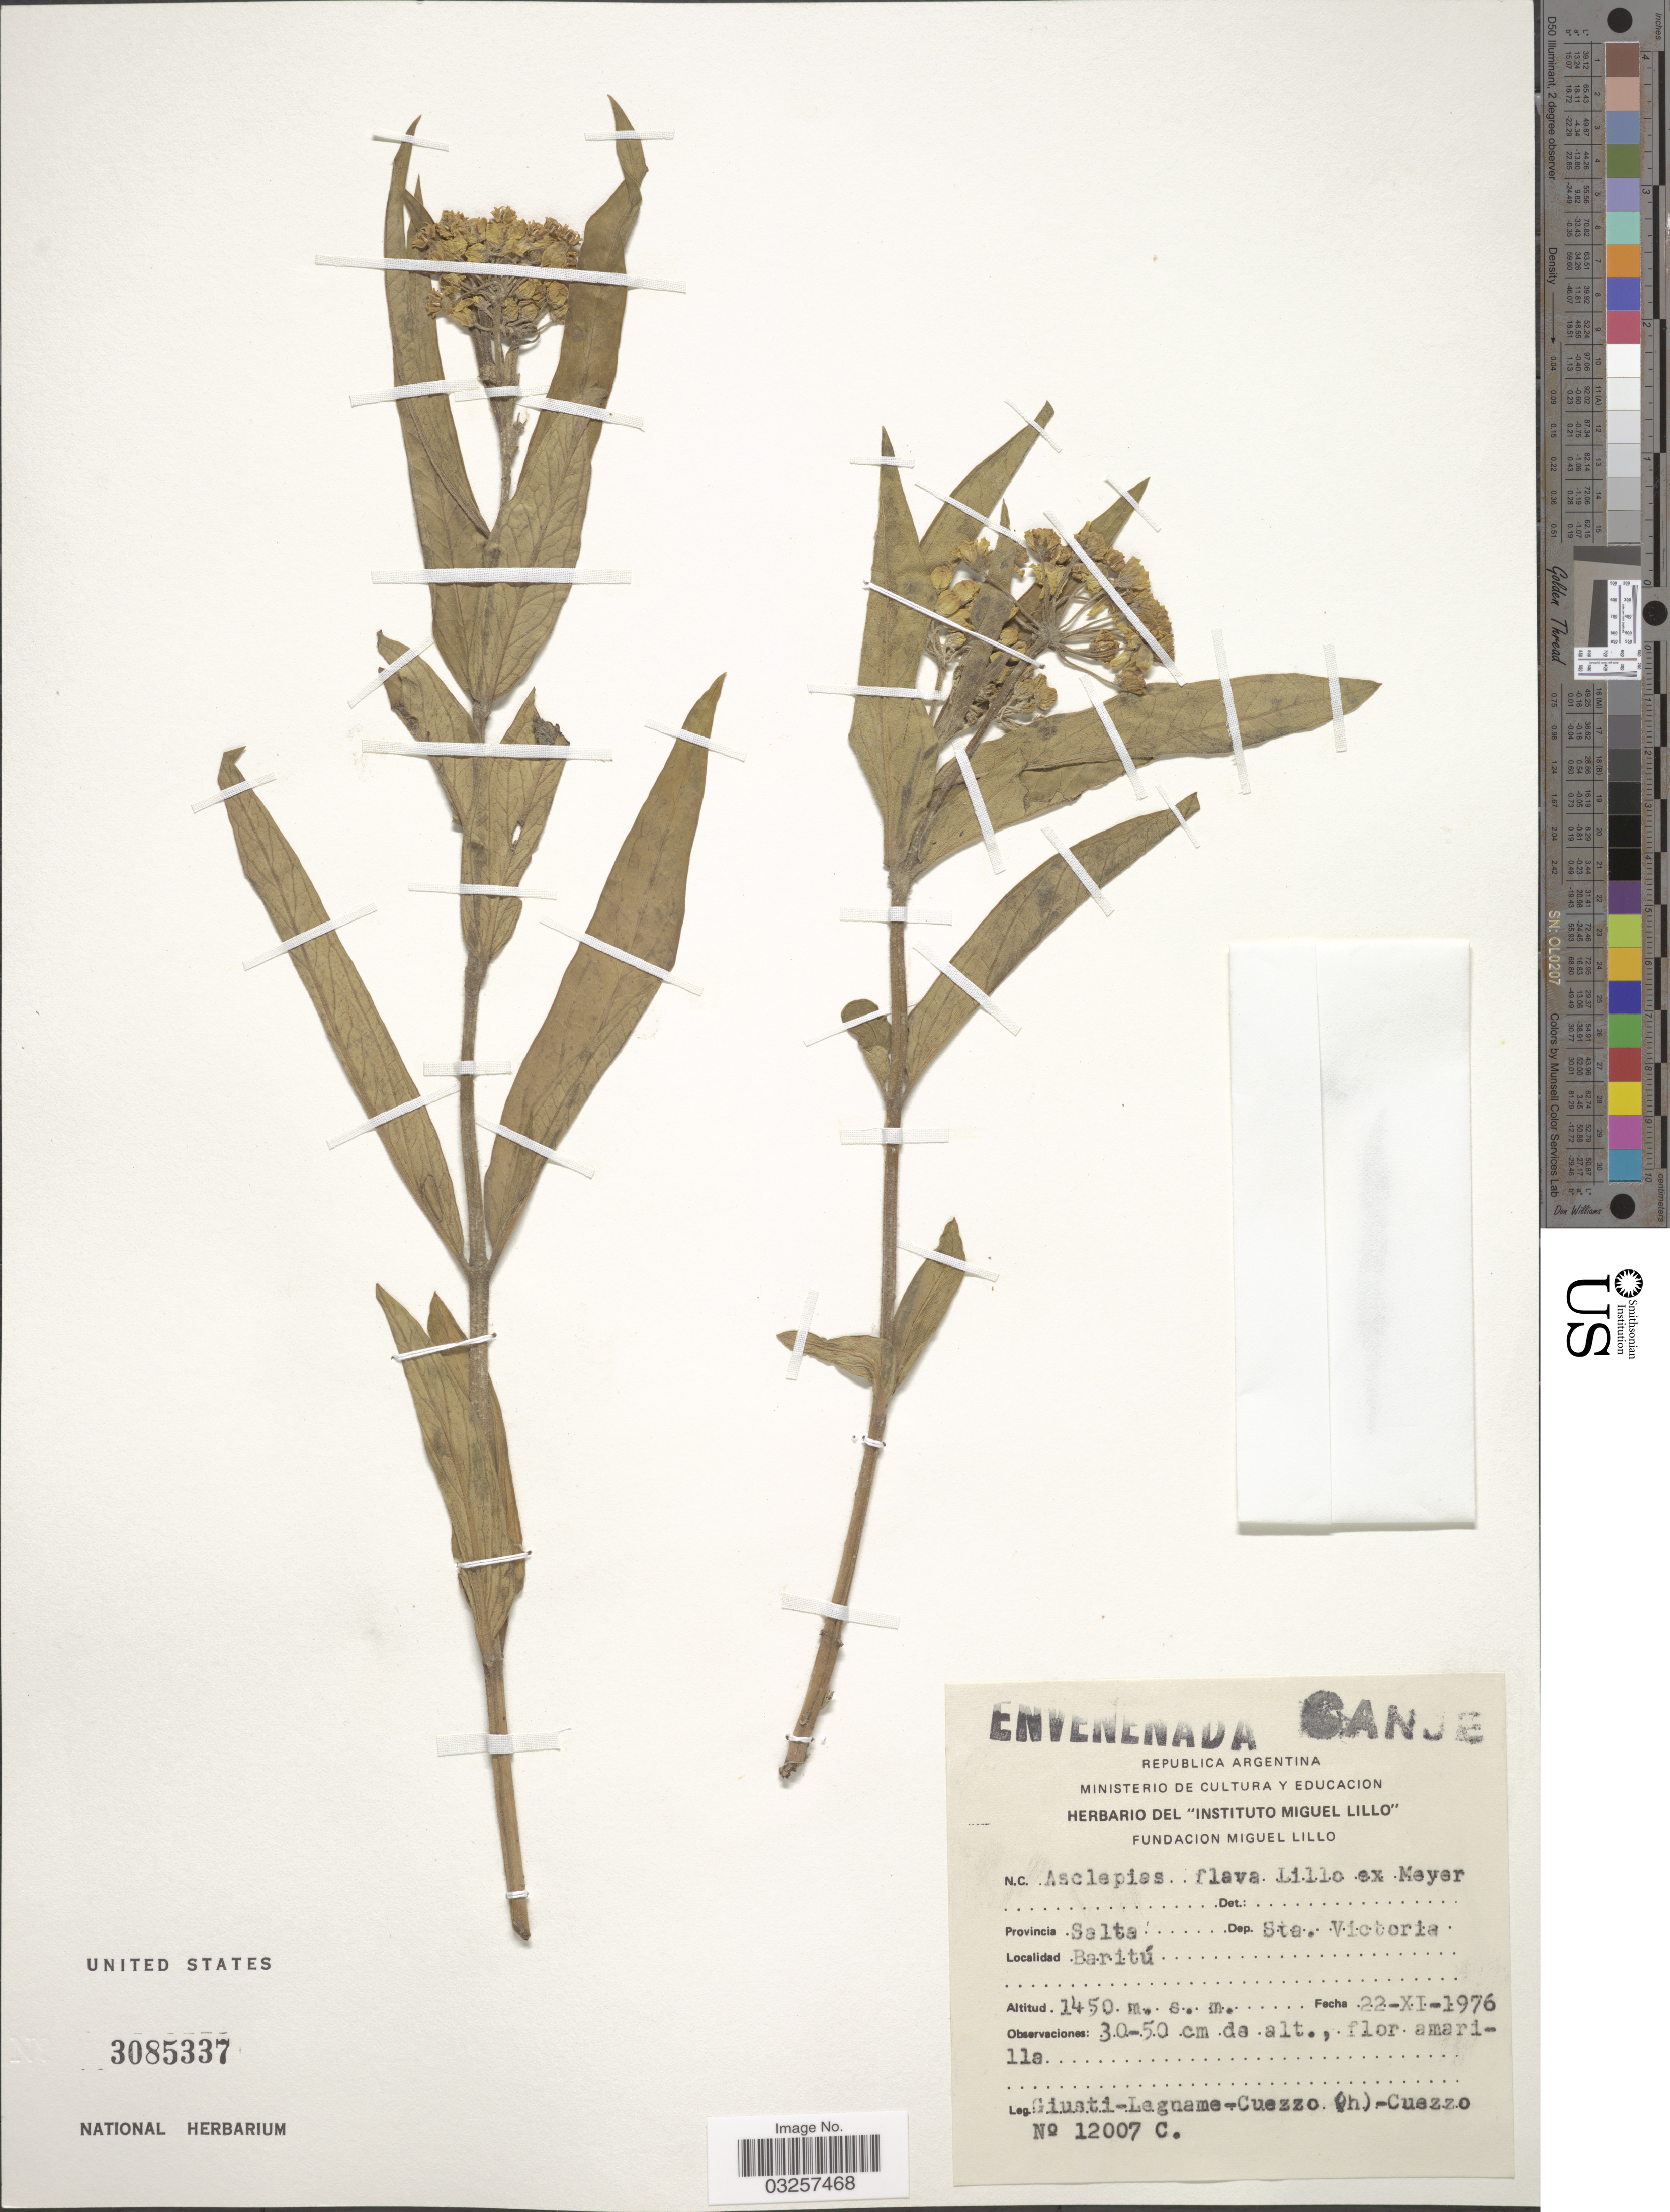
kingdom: Plantae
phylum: Tracheophyta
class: Magnoliopsida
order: Gentianales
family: Apocynaceae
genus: Asclepias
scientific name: Asclepias curassavica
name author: L.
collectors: Giusti, Lagname & Cuezzo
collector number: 12007C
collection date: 1976-11-22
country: Argentina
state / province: Salta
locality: Provincia Salta. Dep. Sta. Victoria. Baritú.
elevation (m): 1450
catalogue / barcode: US 3085337